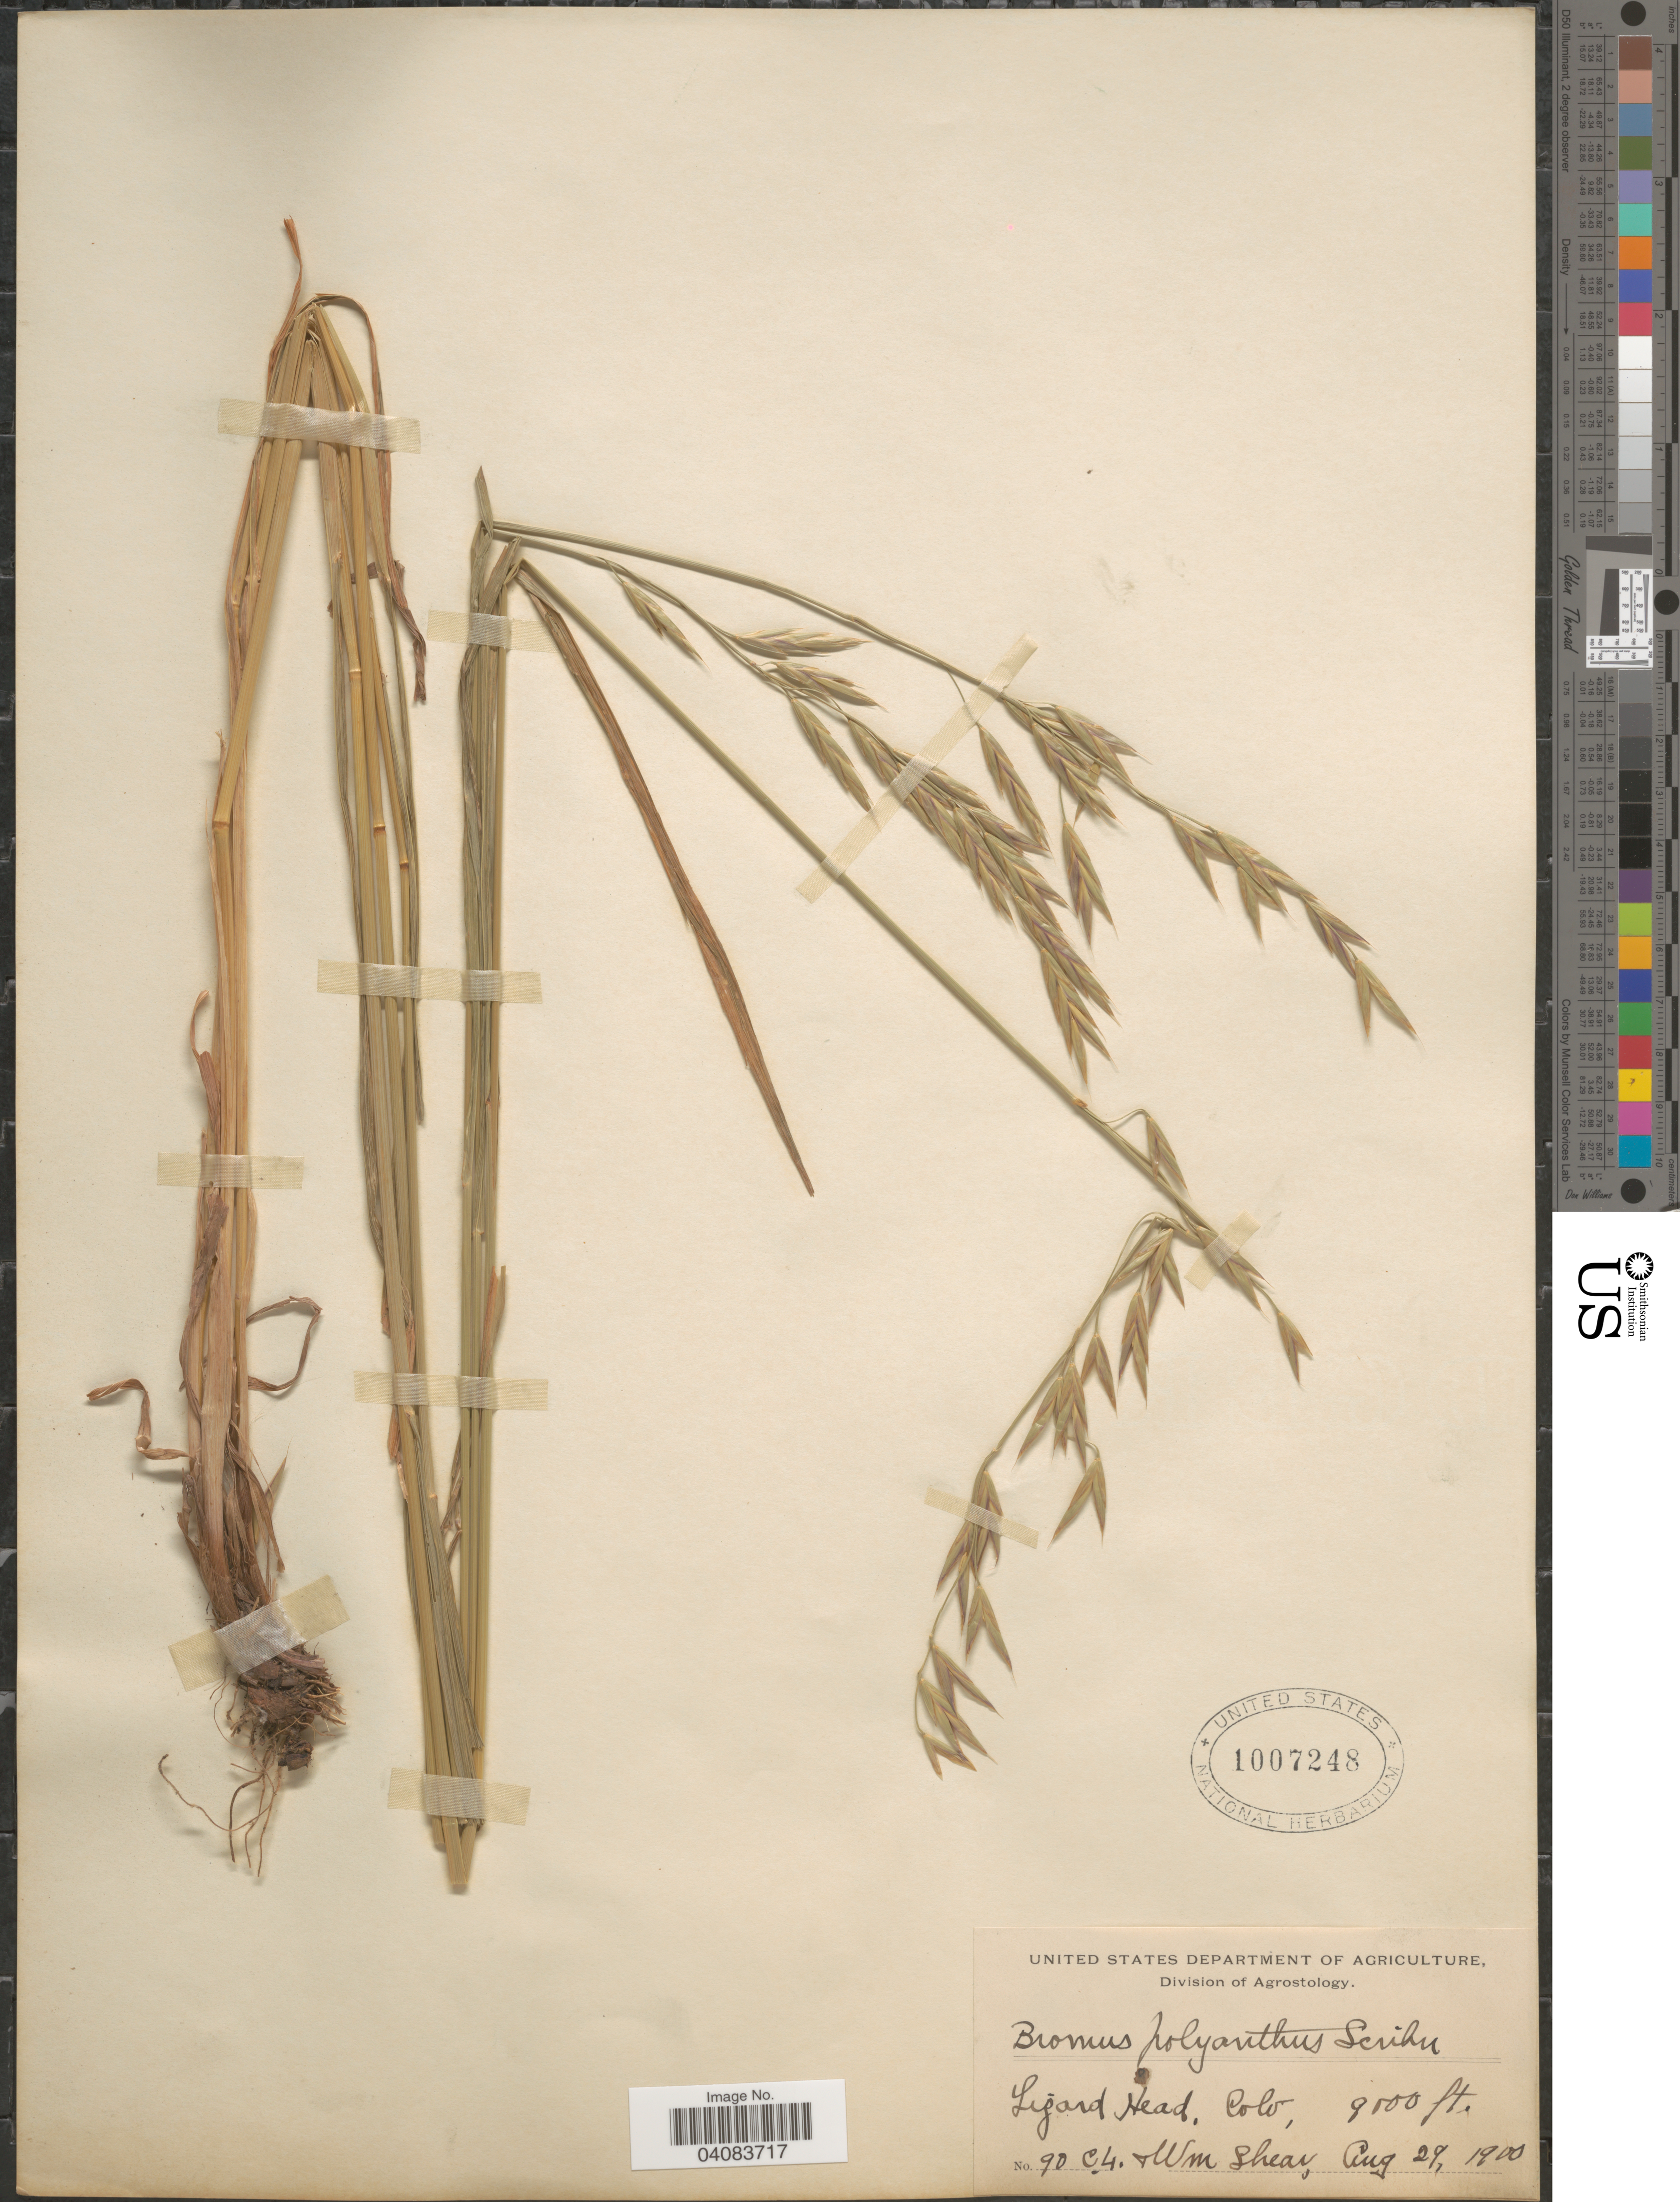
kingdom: Plantae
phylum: Tracheophyta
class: Liliopsida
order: Poales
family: Poaceae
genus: Bromus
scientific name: Bromus polyanthus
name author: Scribn. ex Shear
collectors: C. L. Shear & W. Shear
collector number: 90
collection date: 1900-08-29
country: United States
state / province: Colorado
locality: Lizard Head.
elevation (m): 2743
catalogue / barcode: US 1007248